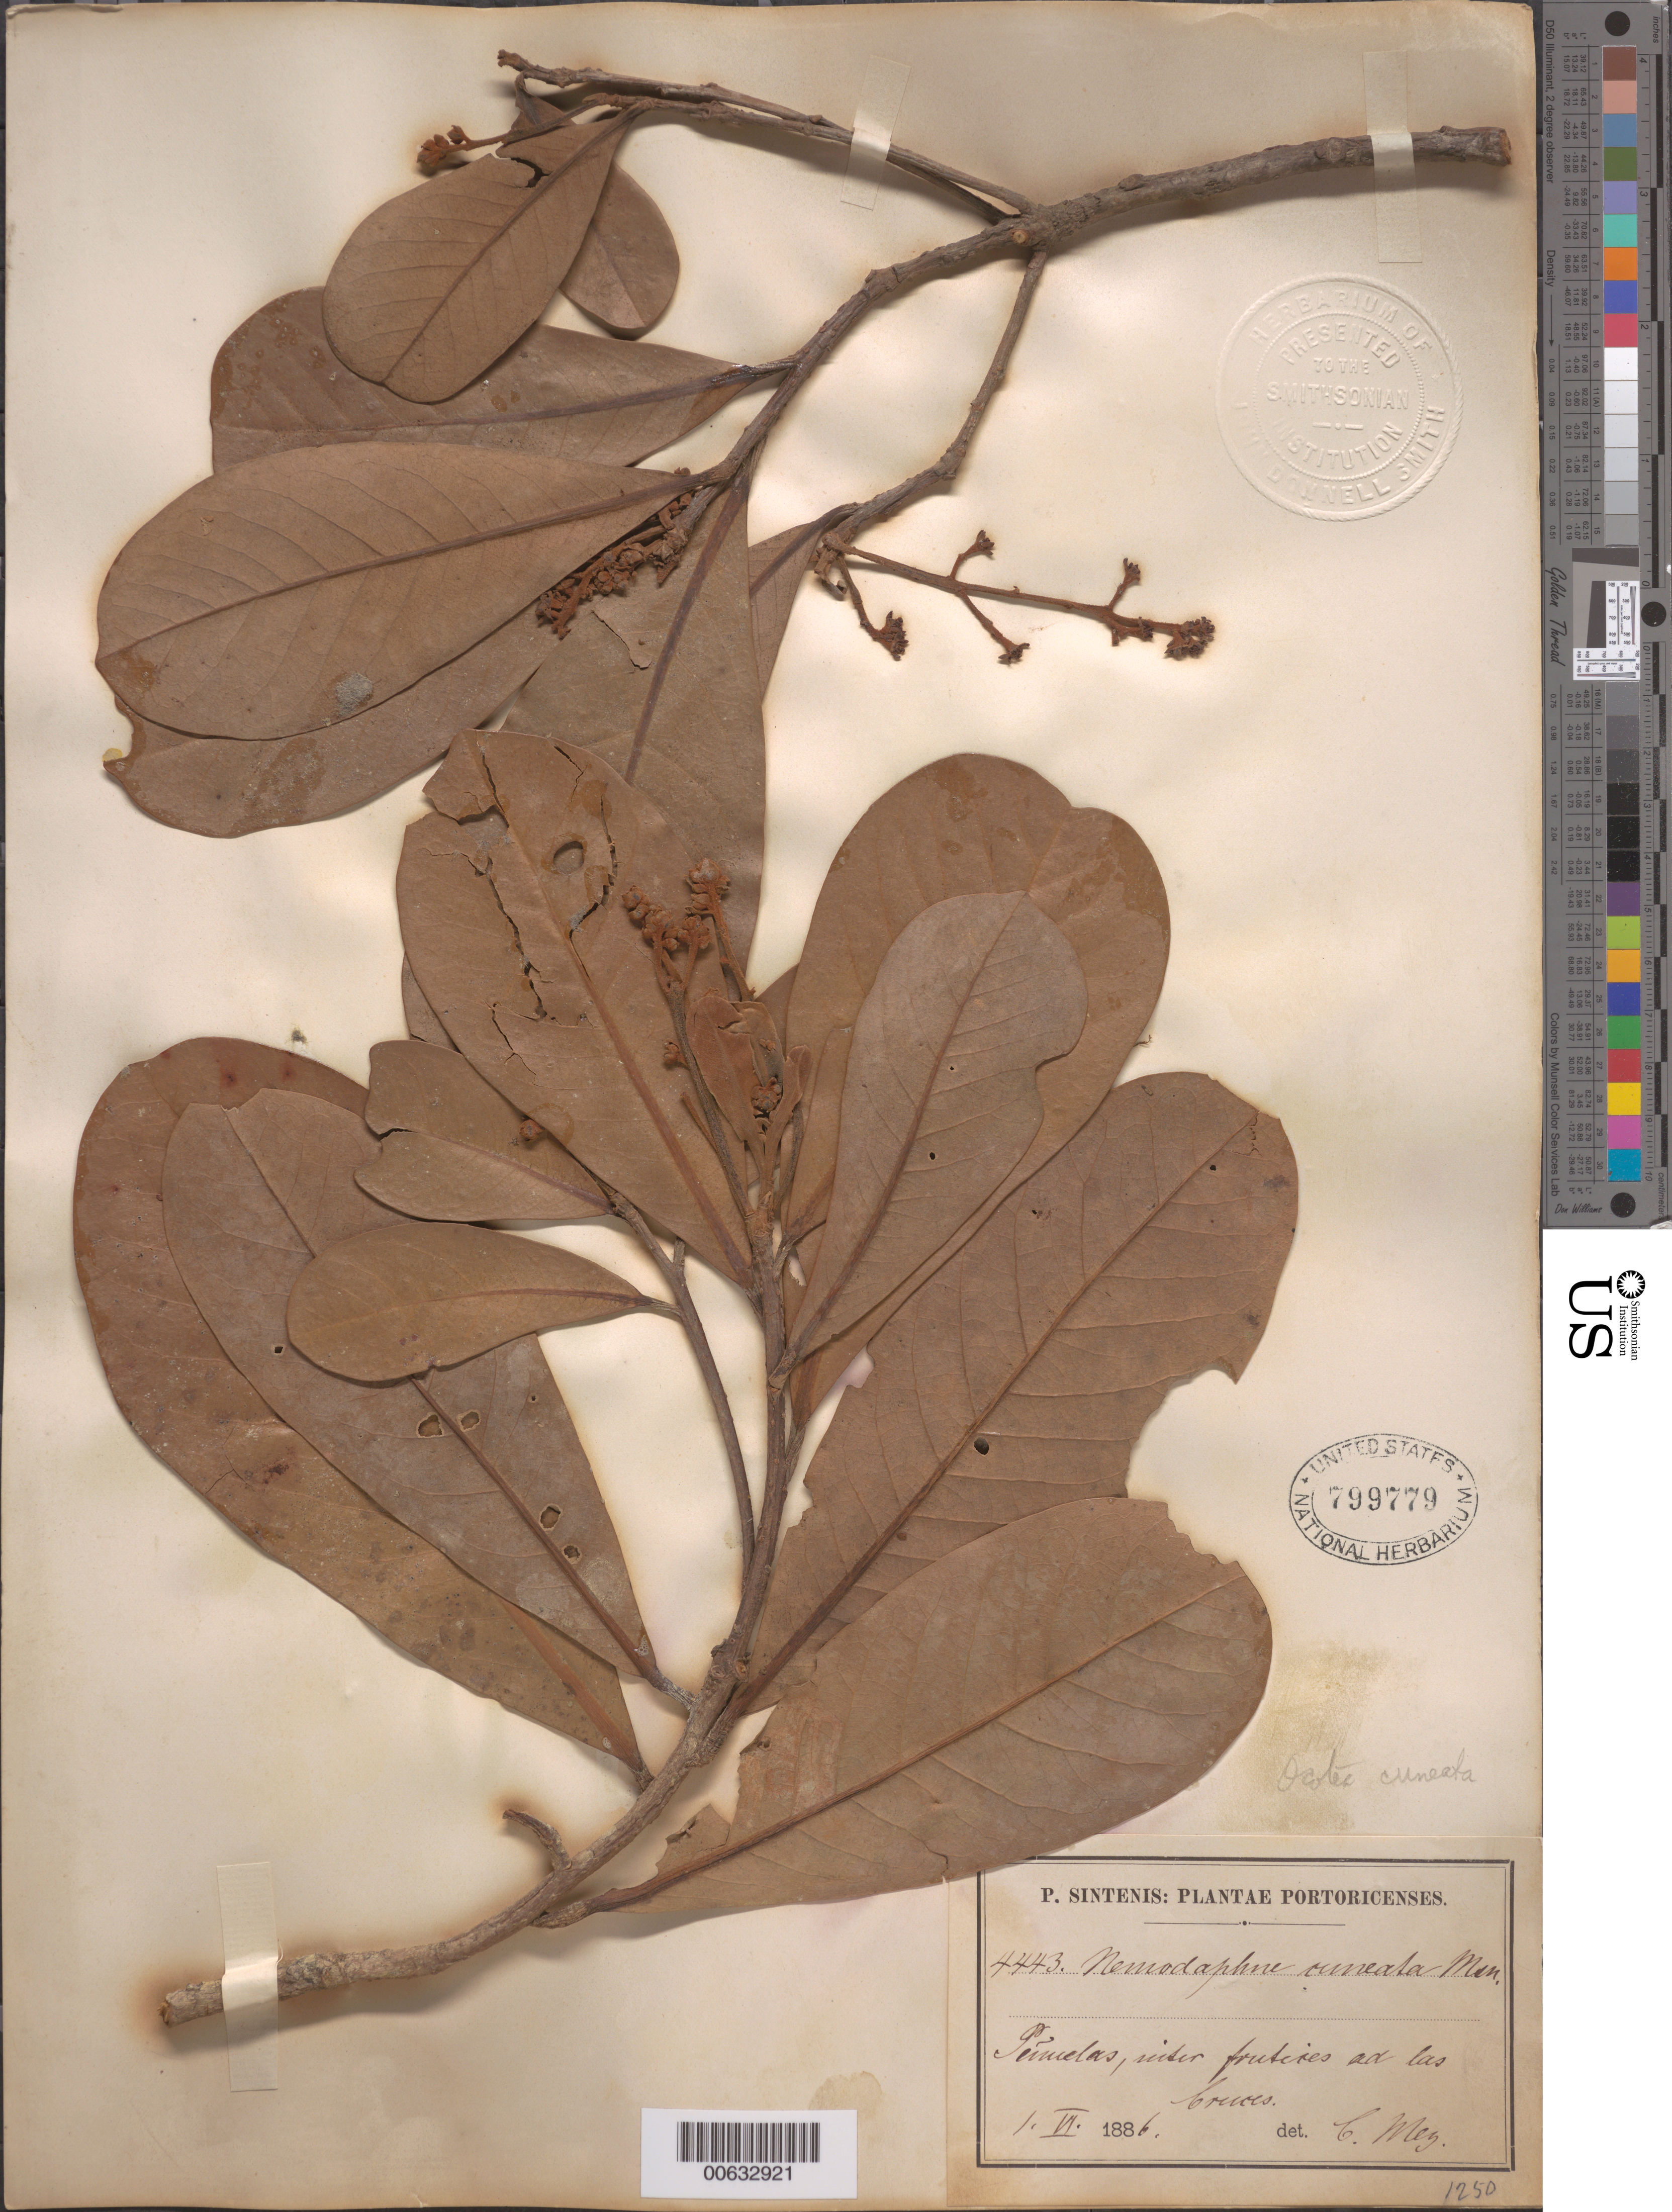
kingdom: Plantae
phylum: Tracheophyta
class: Magnoliopsida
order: Laurales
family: Lauraceae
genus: Ocotea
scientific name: Ocotea cuneata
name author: (Griseb.) M. Gómez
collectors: P. Sintenis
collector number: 4443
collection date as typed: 01 Jun 1886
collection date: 1886-06-01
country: Puerto Rico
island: Greater Antilles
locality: Peñuelas, inter frutices ad las Cruces.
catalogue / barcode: US 799779